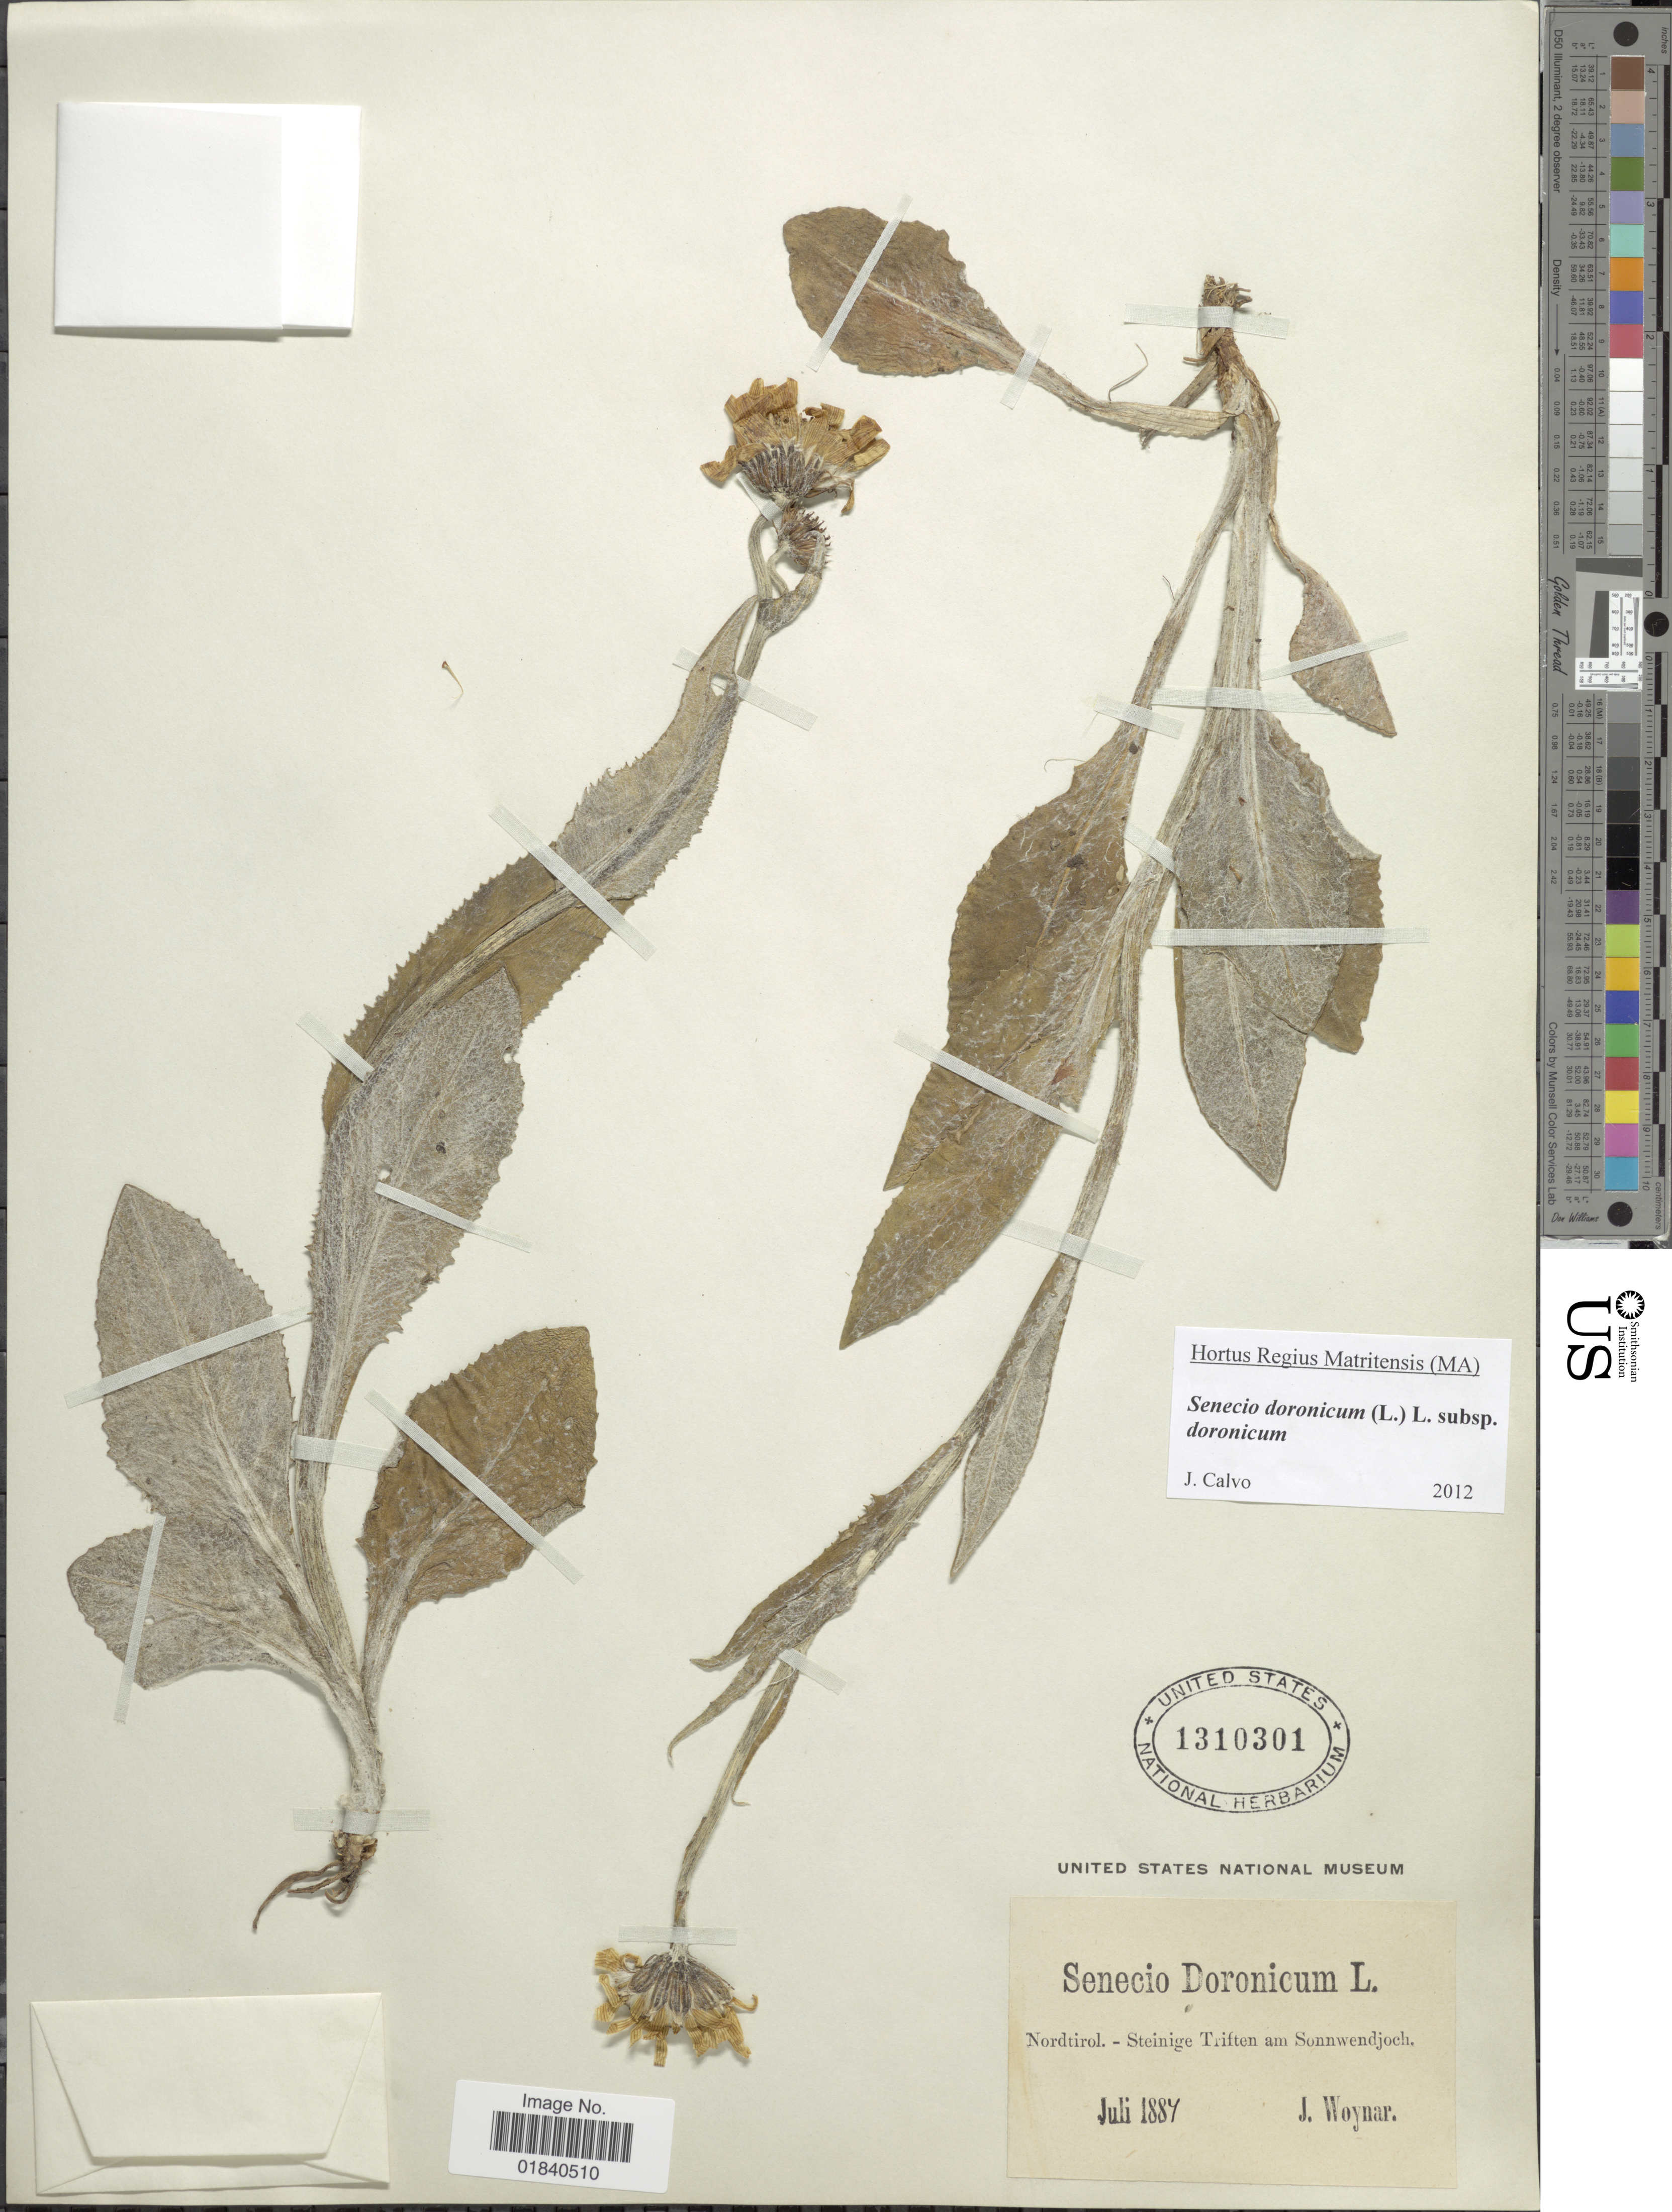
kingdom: Plantae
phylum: Tracheophyta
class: Magnoliopsida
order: Asterales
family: Asteraceae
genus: Senecio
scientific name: Senecio doronicum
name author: (L.) L.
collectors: J. Woynar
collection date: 1887-07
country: Austria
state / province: Tirol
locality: Nordtirol. - Steinige Triften am Sonnwendjoch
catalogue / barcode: US 1310301